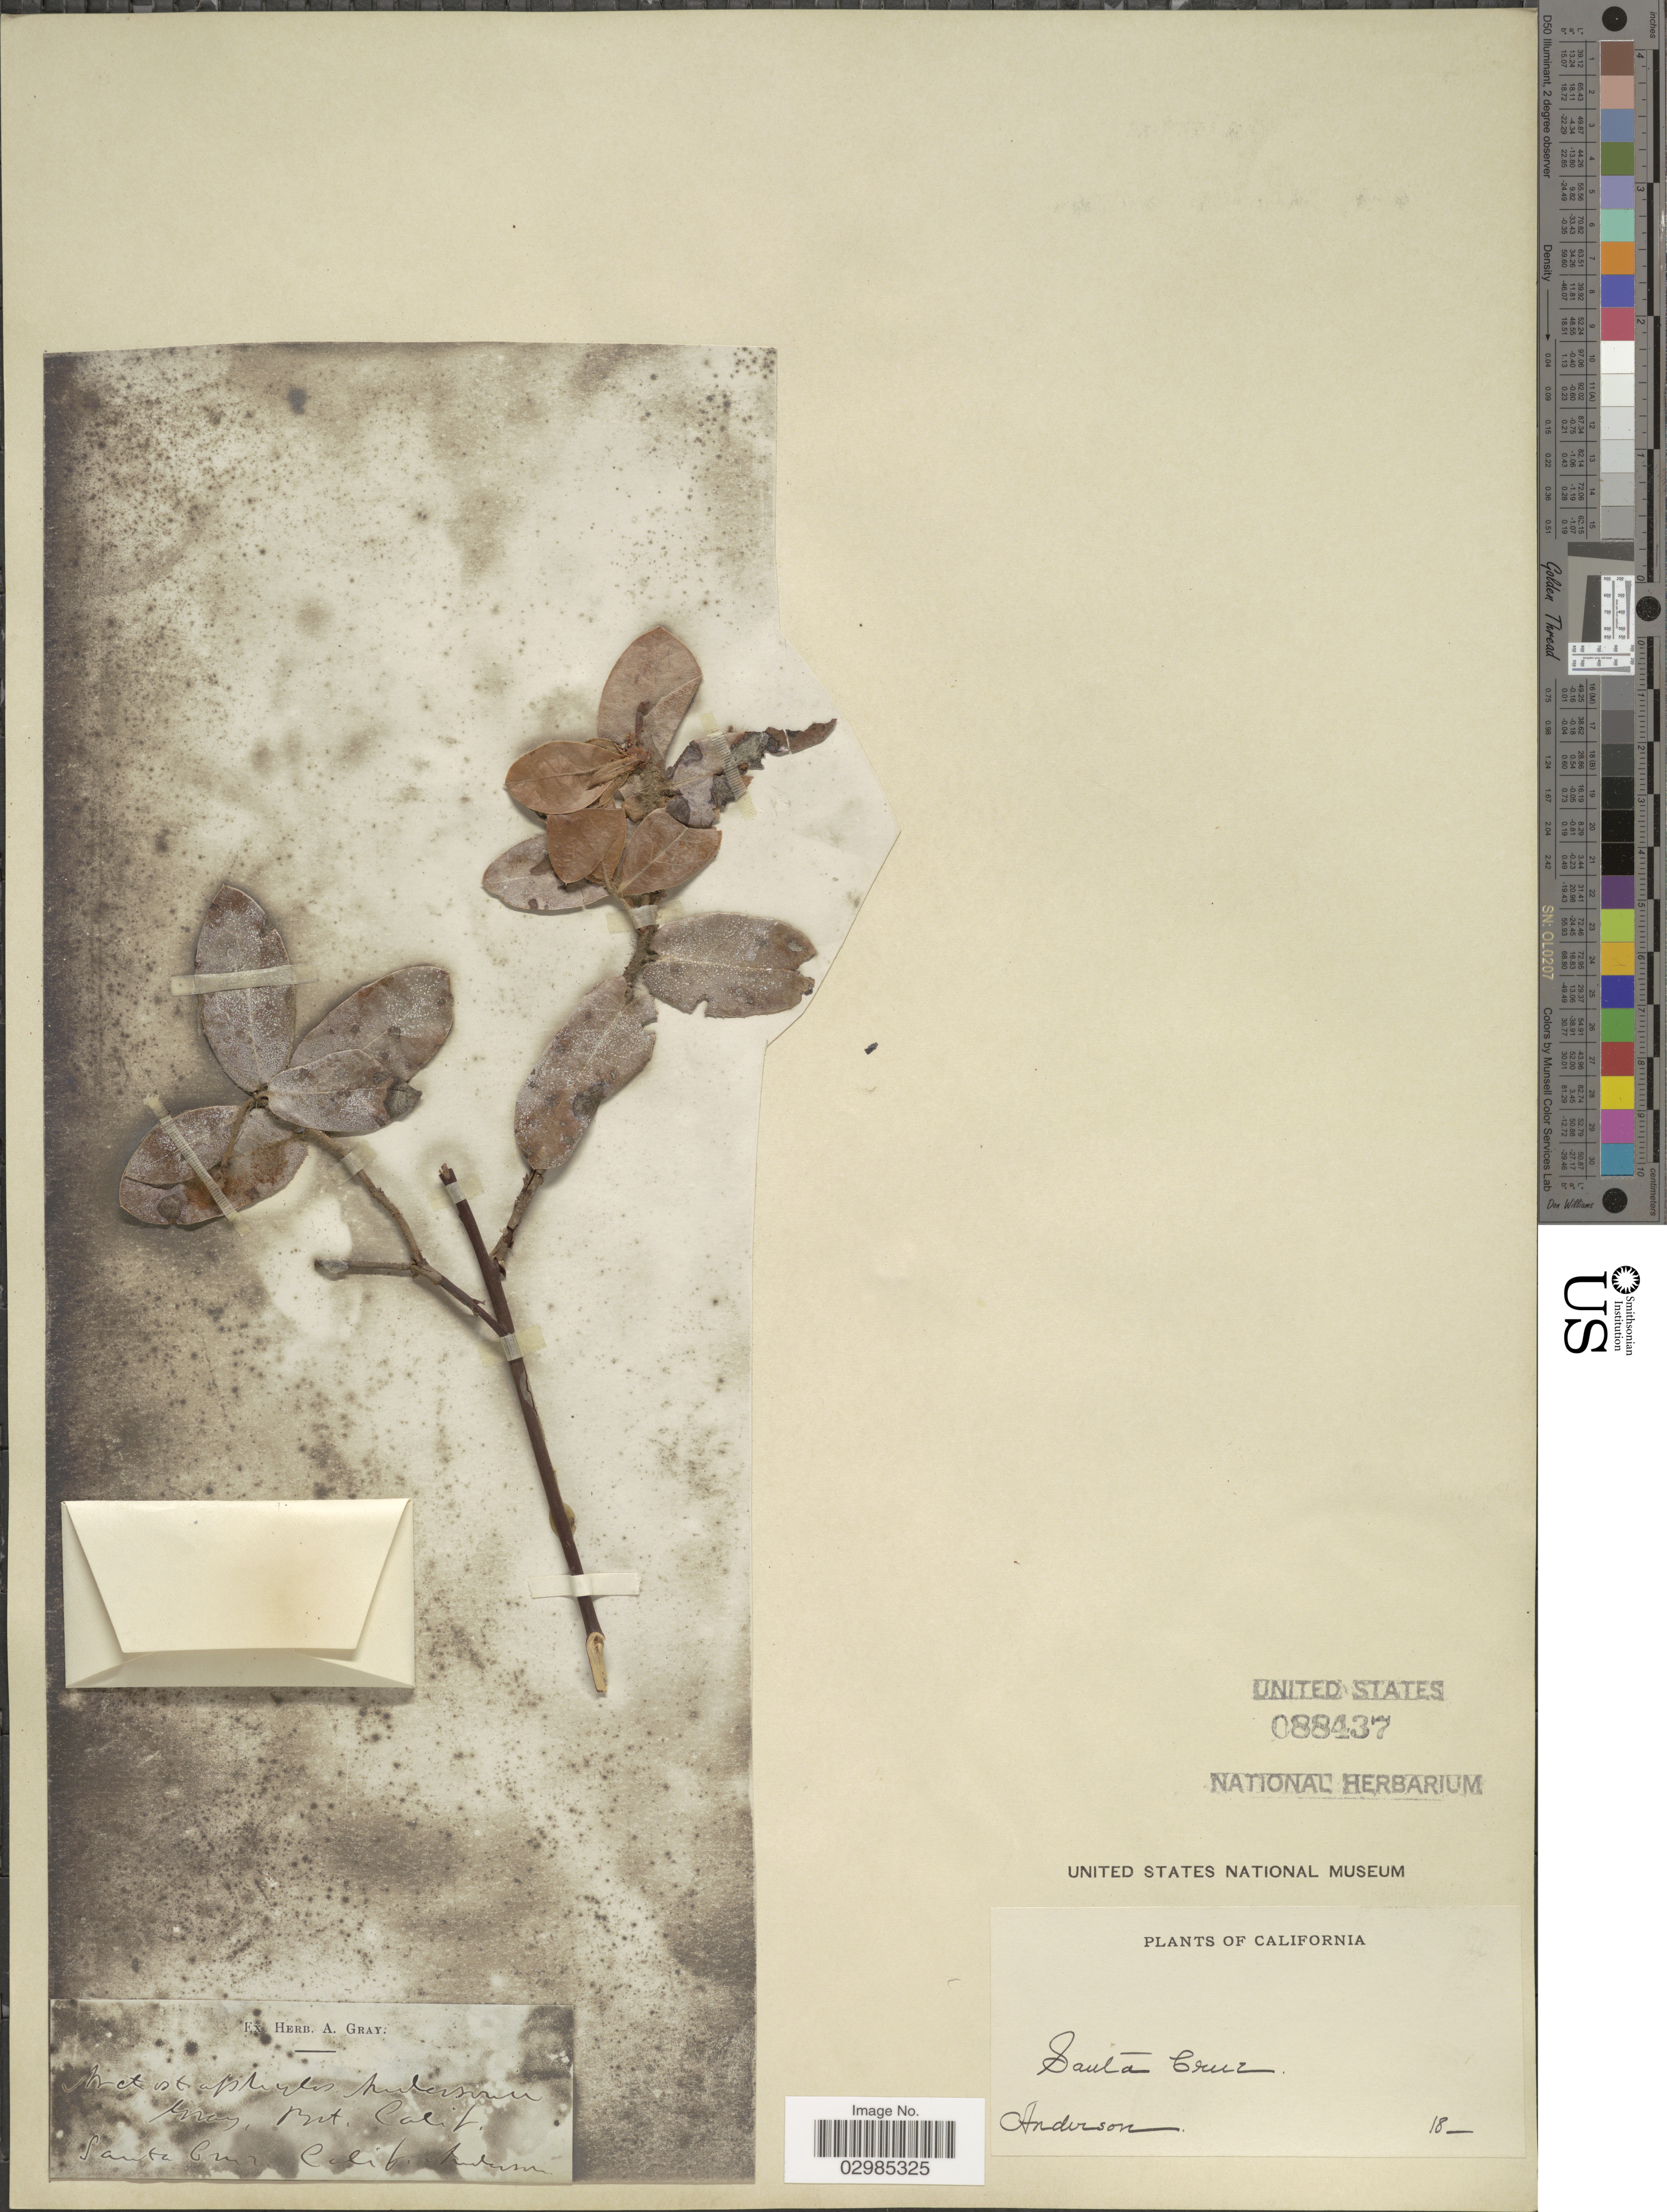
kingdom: Plantae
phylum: Tracheophyta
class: Magnoliopsida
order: Ericales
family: Ericaceae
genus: Arctostaphylos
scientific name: Arctostaphylos cratericola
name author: (Donn. Sm.) Donn. Sm.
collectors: -- Anderson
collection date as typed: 18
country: United States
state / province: California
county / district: Santa Cruz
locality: Santa Cruz.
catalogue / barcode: US 88437